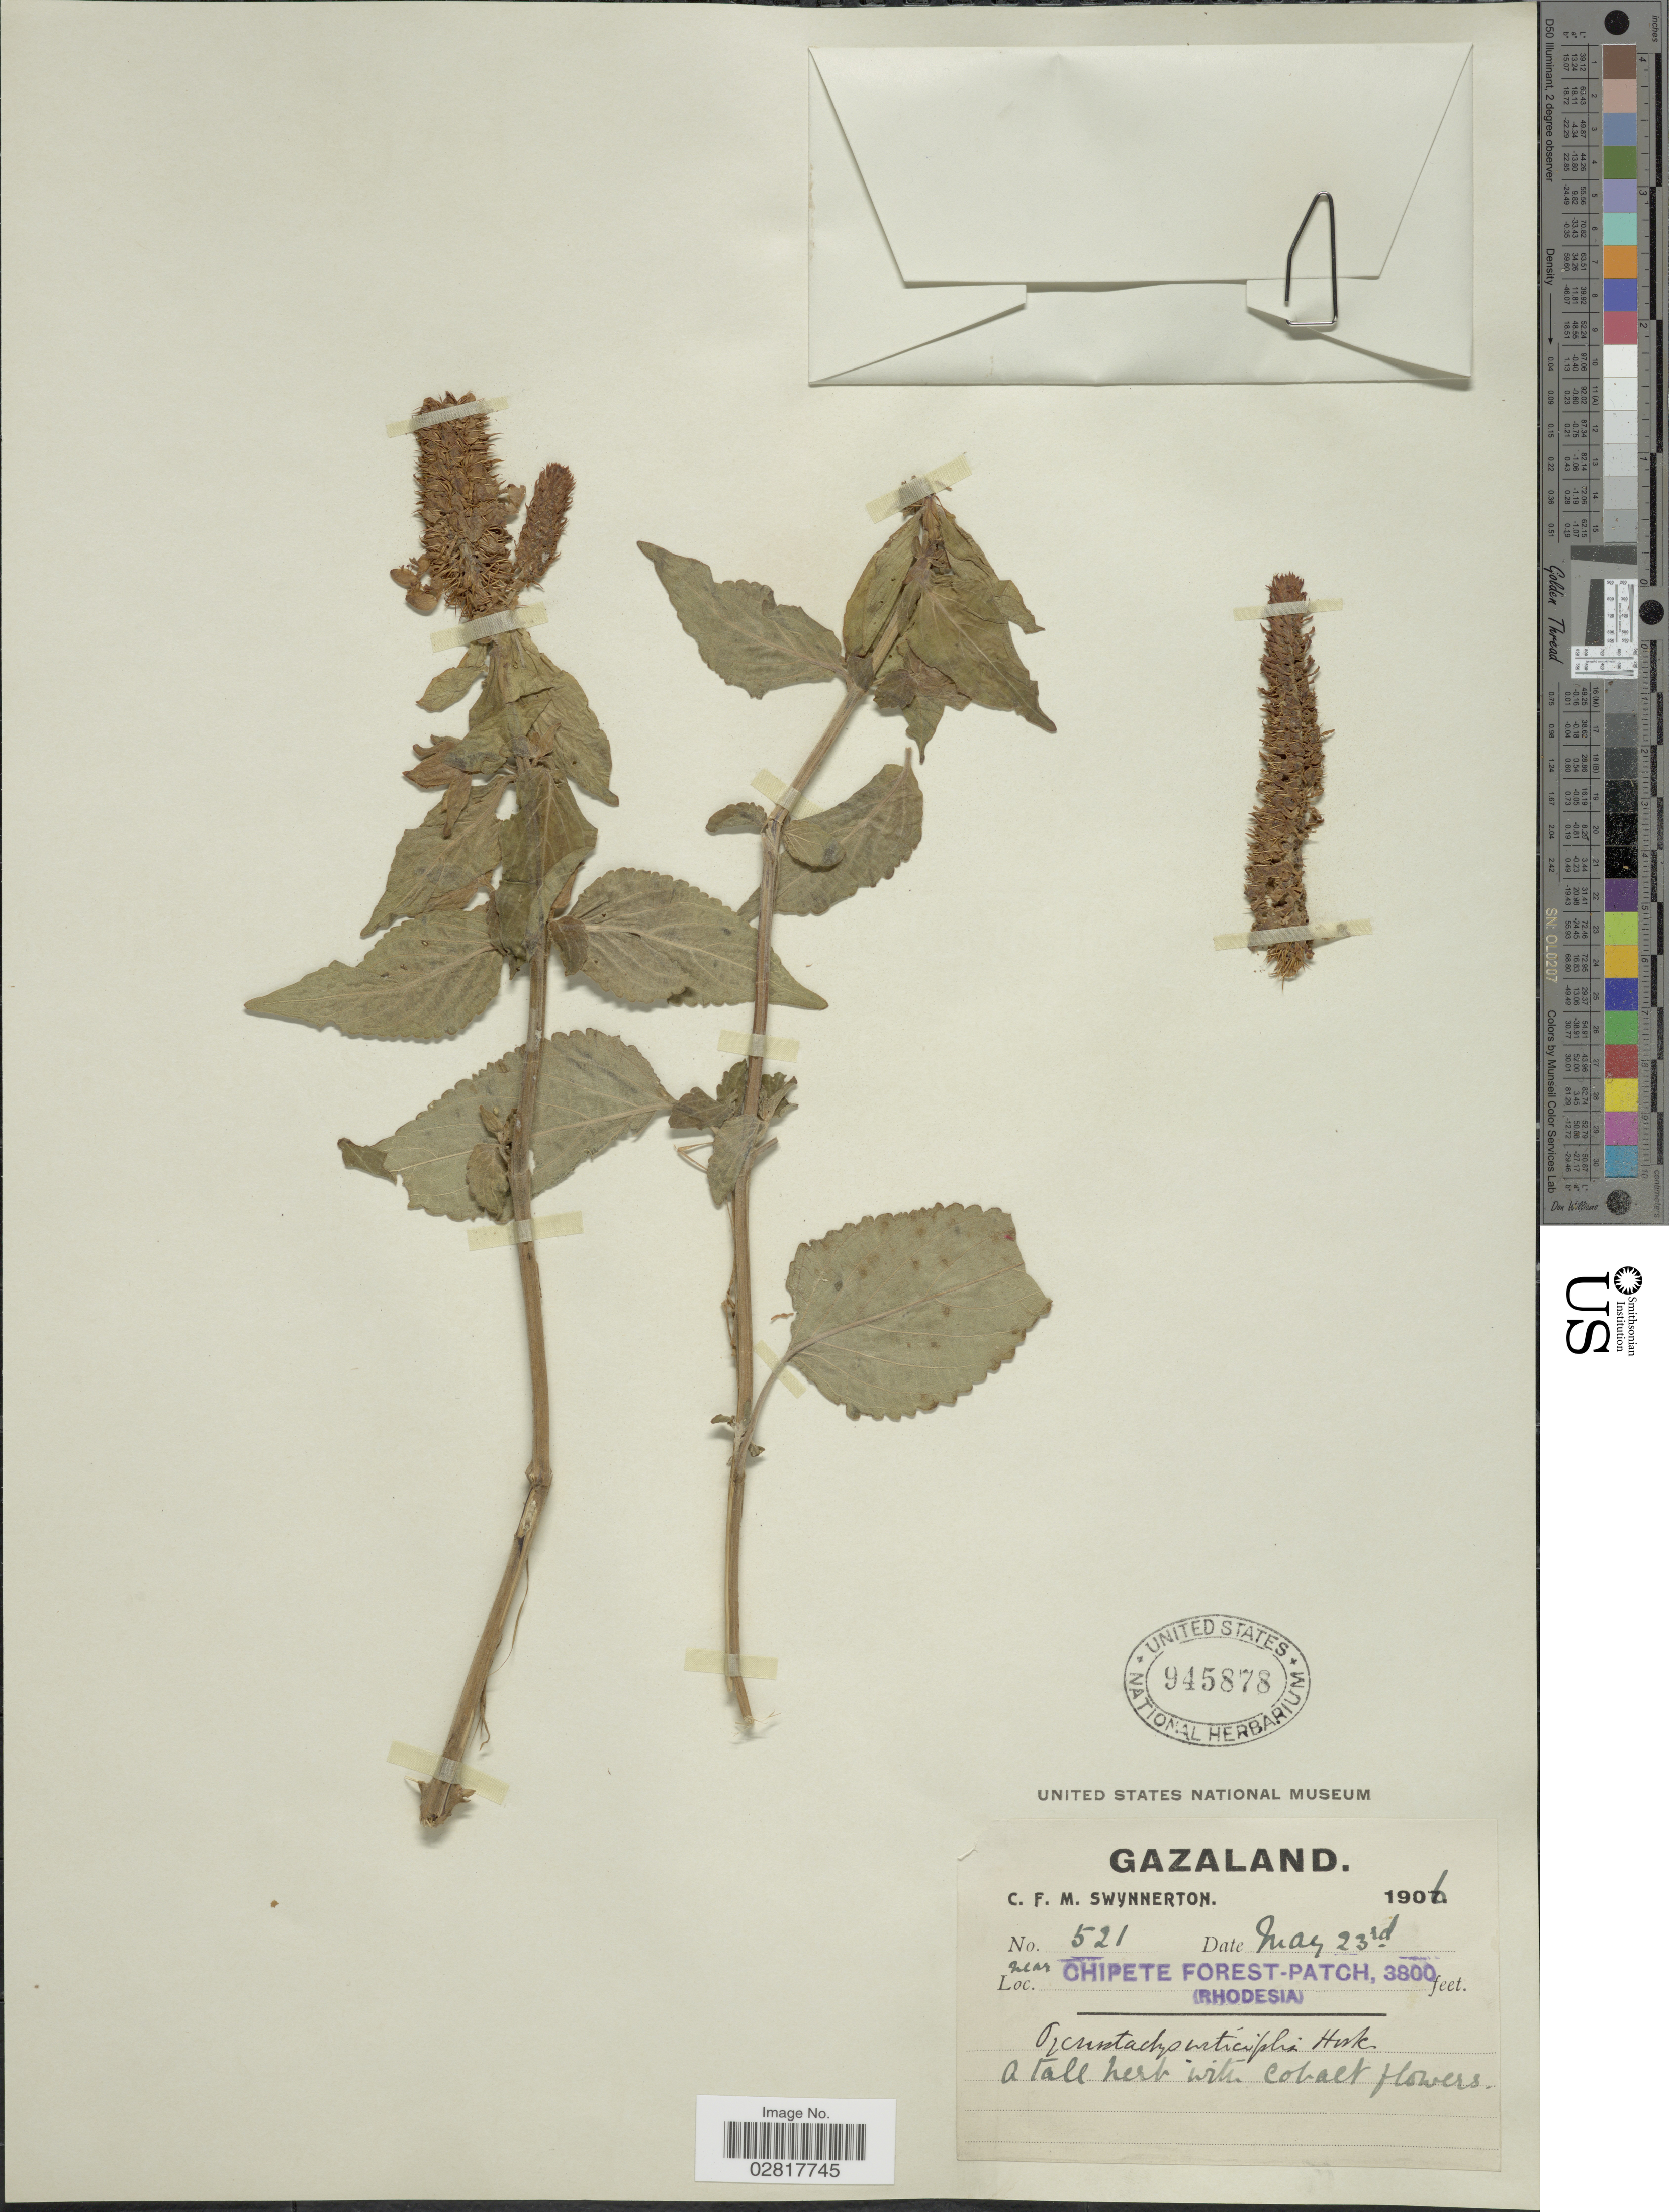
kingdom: Plantae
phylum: Tracheophyta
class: Magnoliopsida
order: Lamiales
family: Lamiaceae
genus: Pycnostachys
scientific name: Pycnostachys urticifolia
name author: Hook.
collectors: C. Swynnerton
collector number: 521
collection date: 1906-05-23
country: Zimbabwe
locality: Gazaland. Chipete Forest-Patch, (Rhodesia).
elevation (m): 1158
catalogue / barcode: US 945878